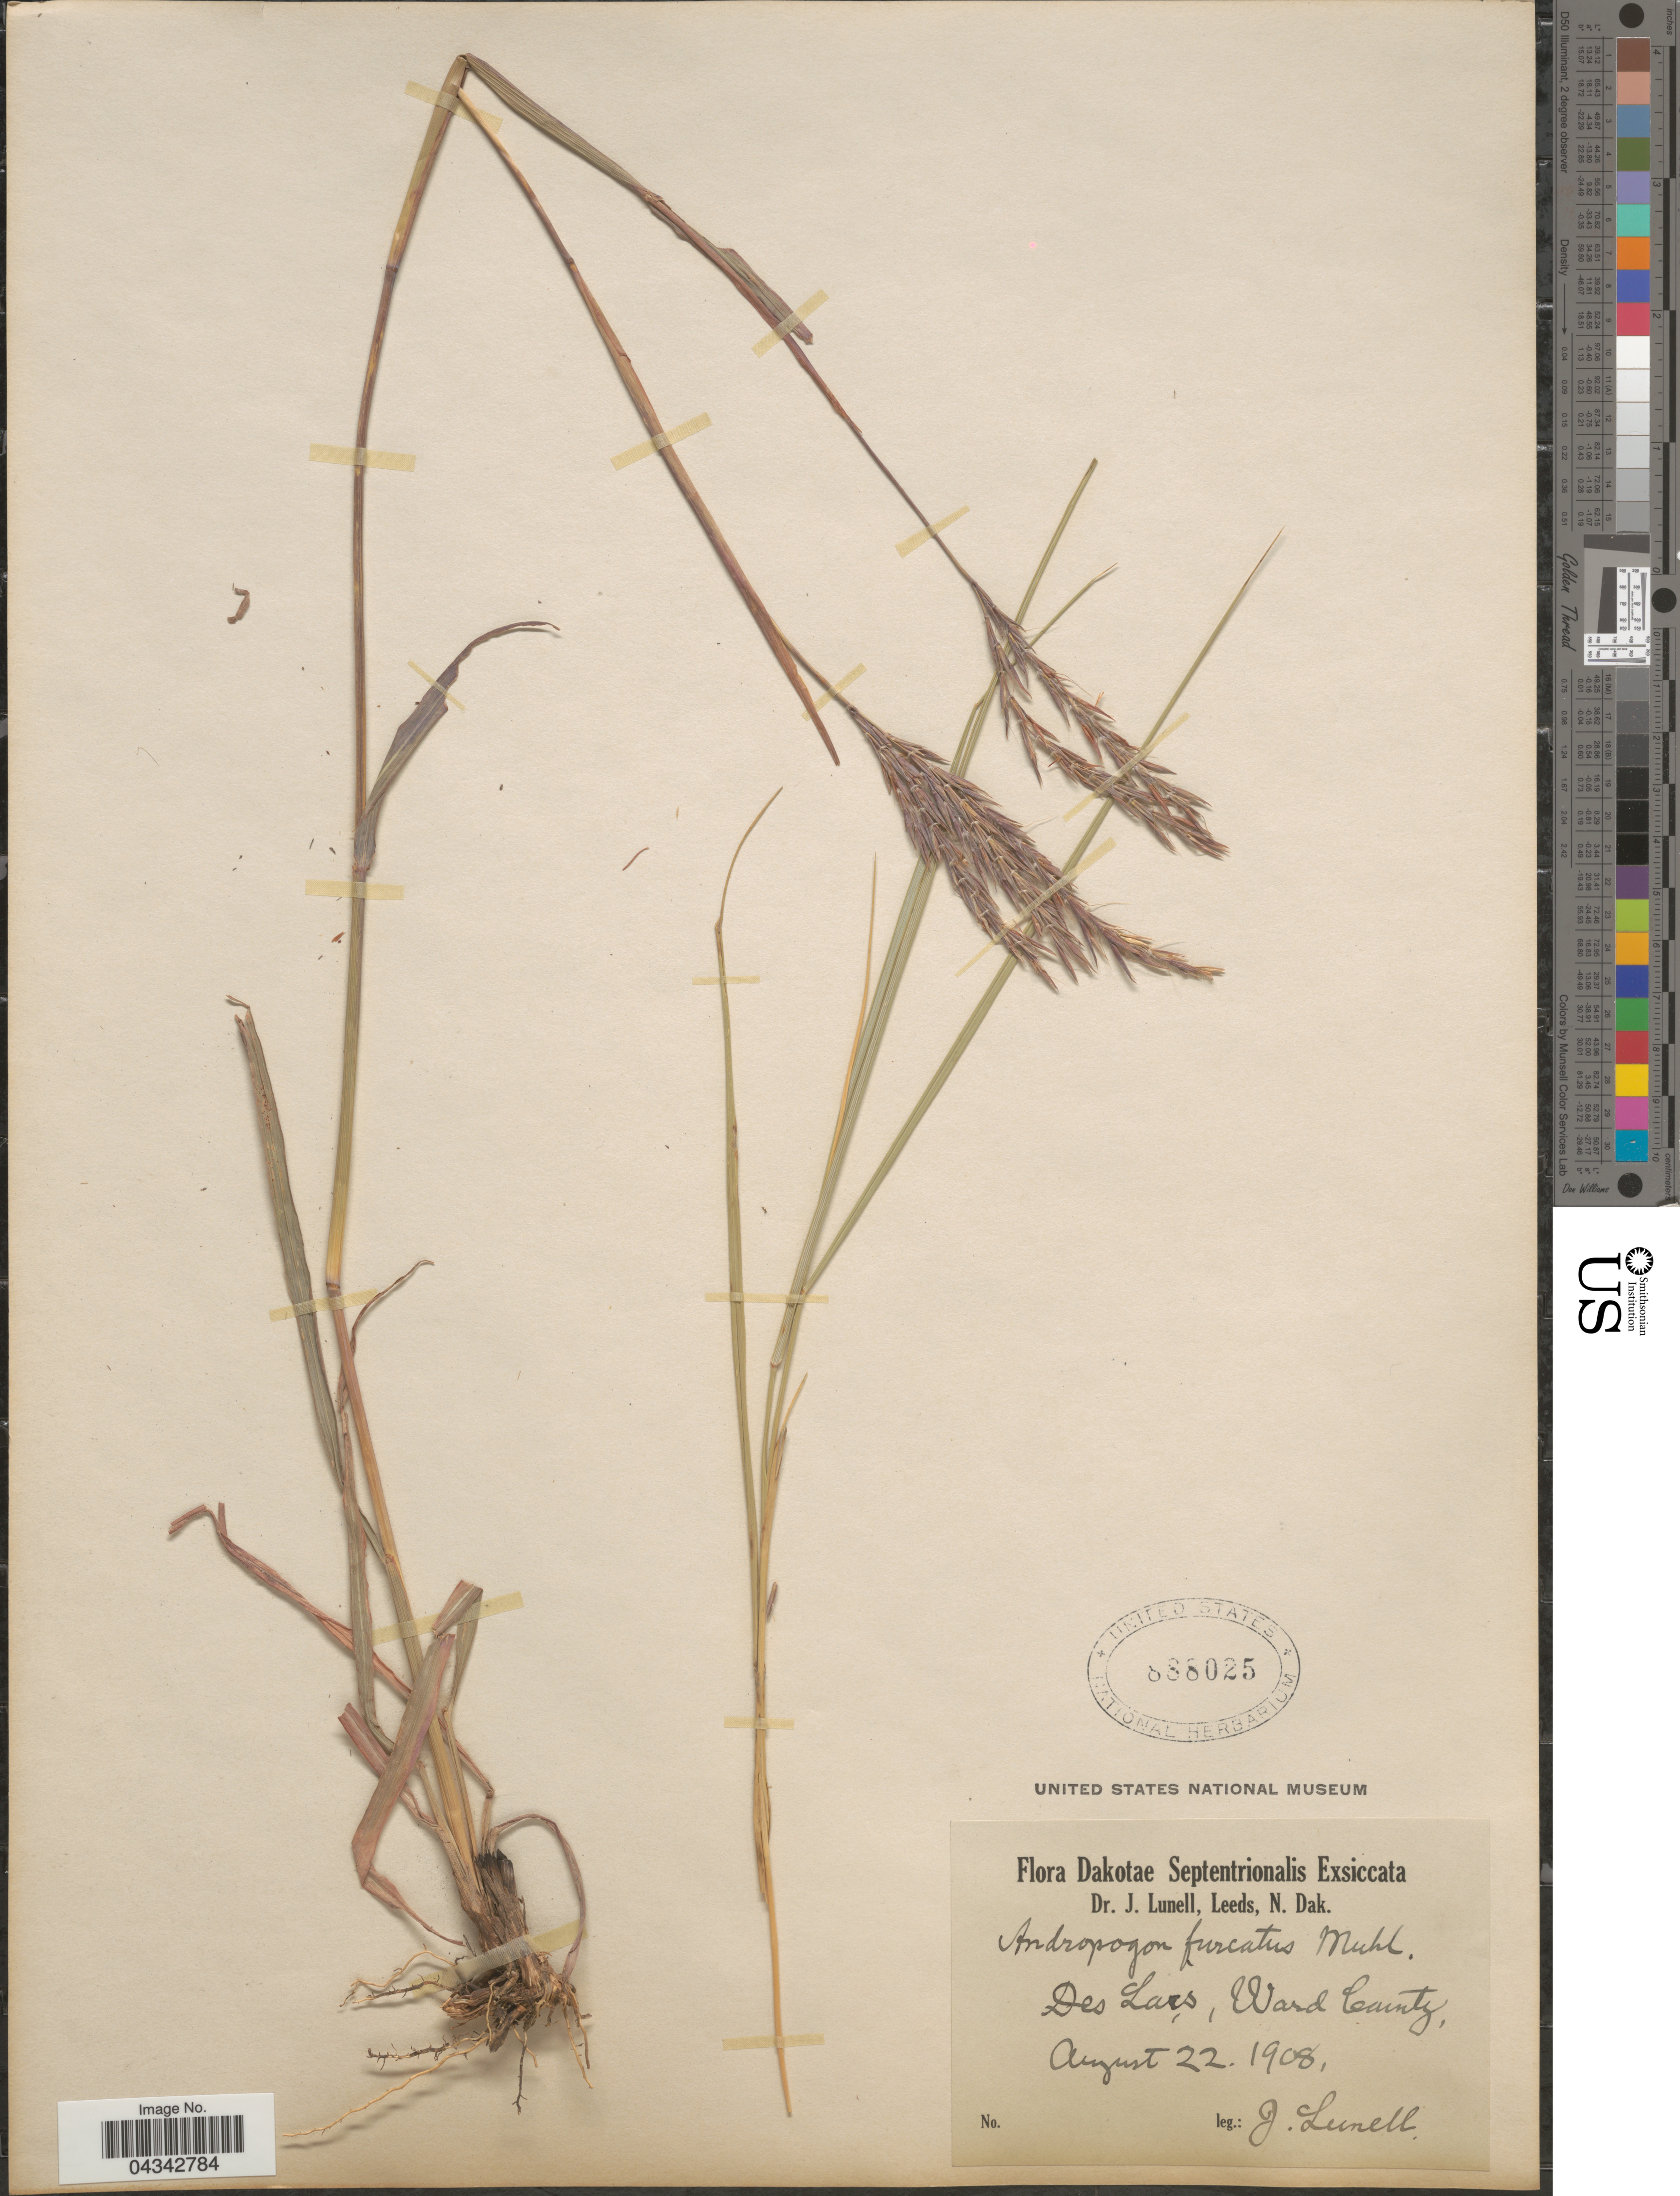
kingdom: Plantae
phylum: Tracheophyta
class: Liliopsida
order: Poales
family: Poaceae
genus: Andropogon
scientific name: Andropogon gerardii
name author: Vitman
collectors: J. Lunell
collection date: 1908-08-22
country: United States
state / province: North Dakota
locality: Dakotae Septentrionalis. Des Lacs, Ward County.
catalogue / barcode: US 888025